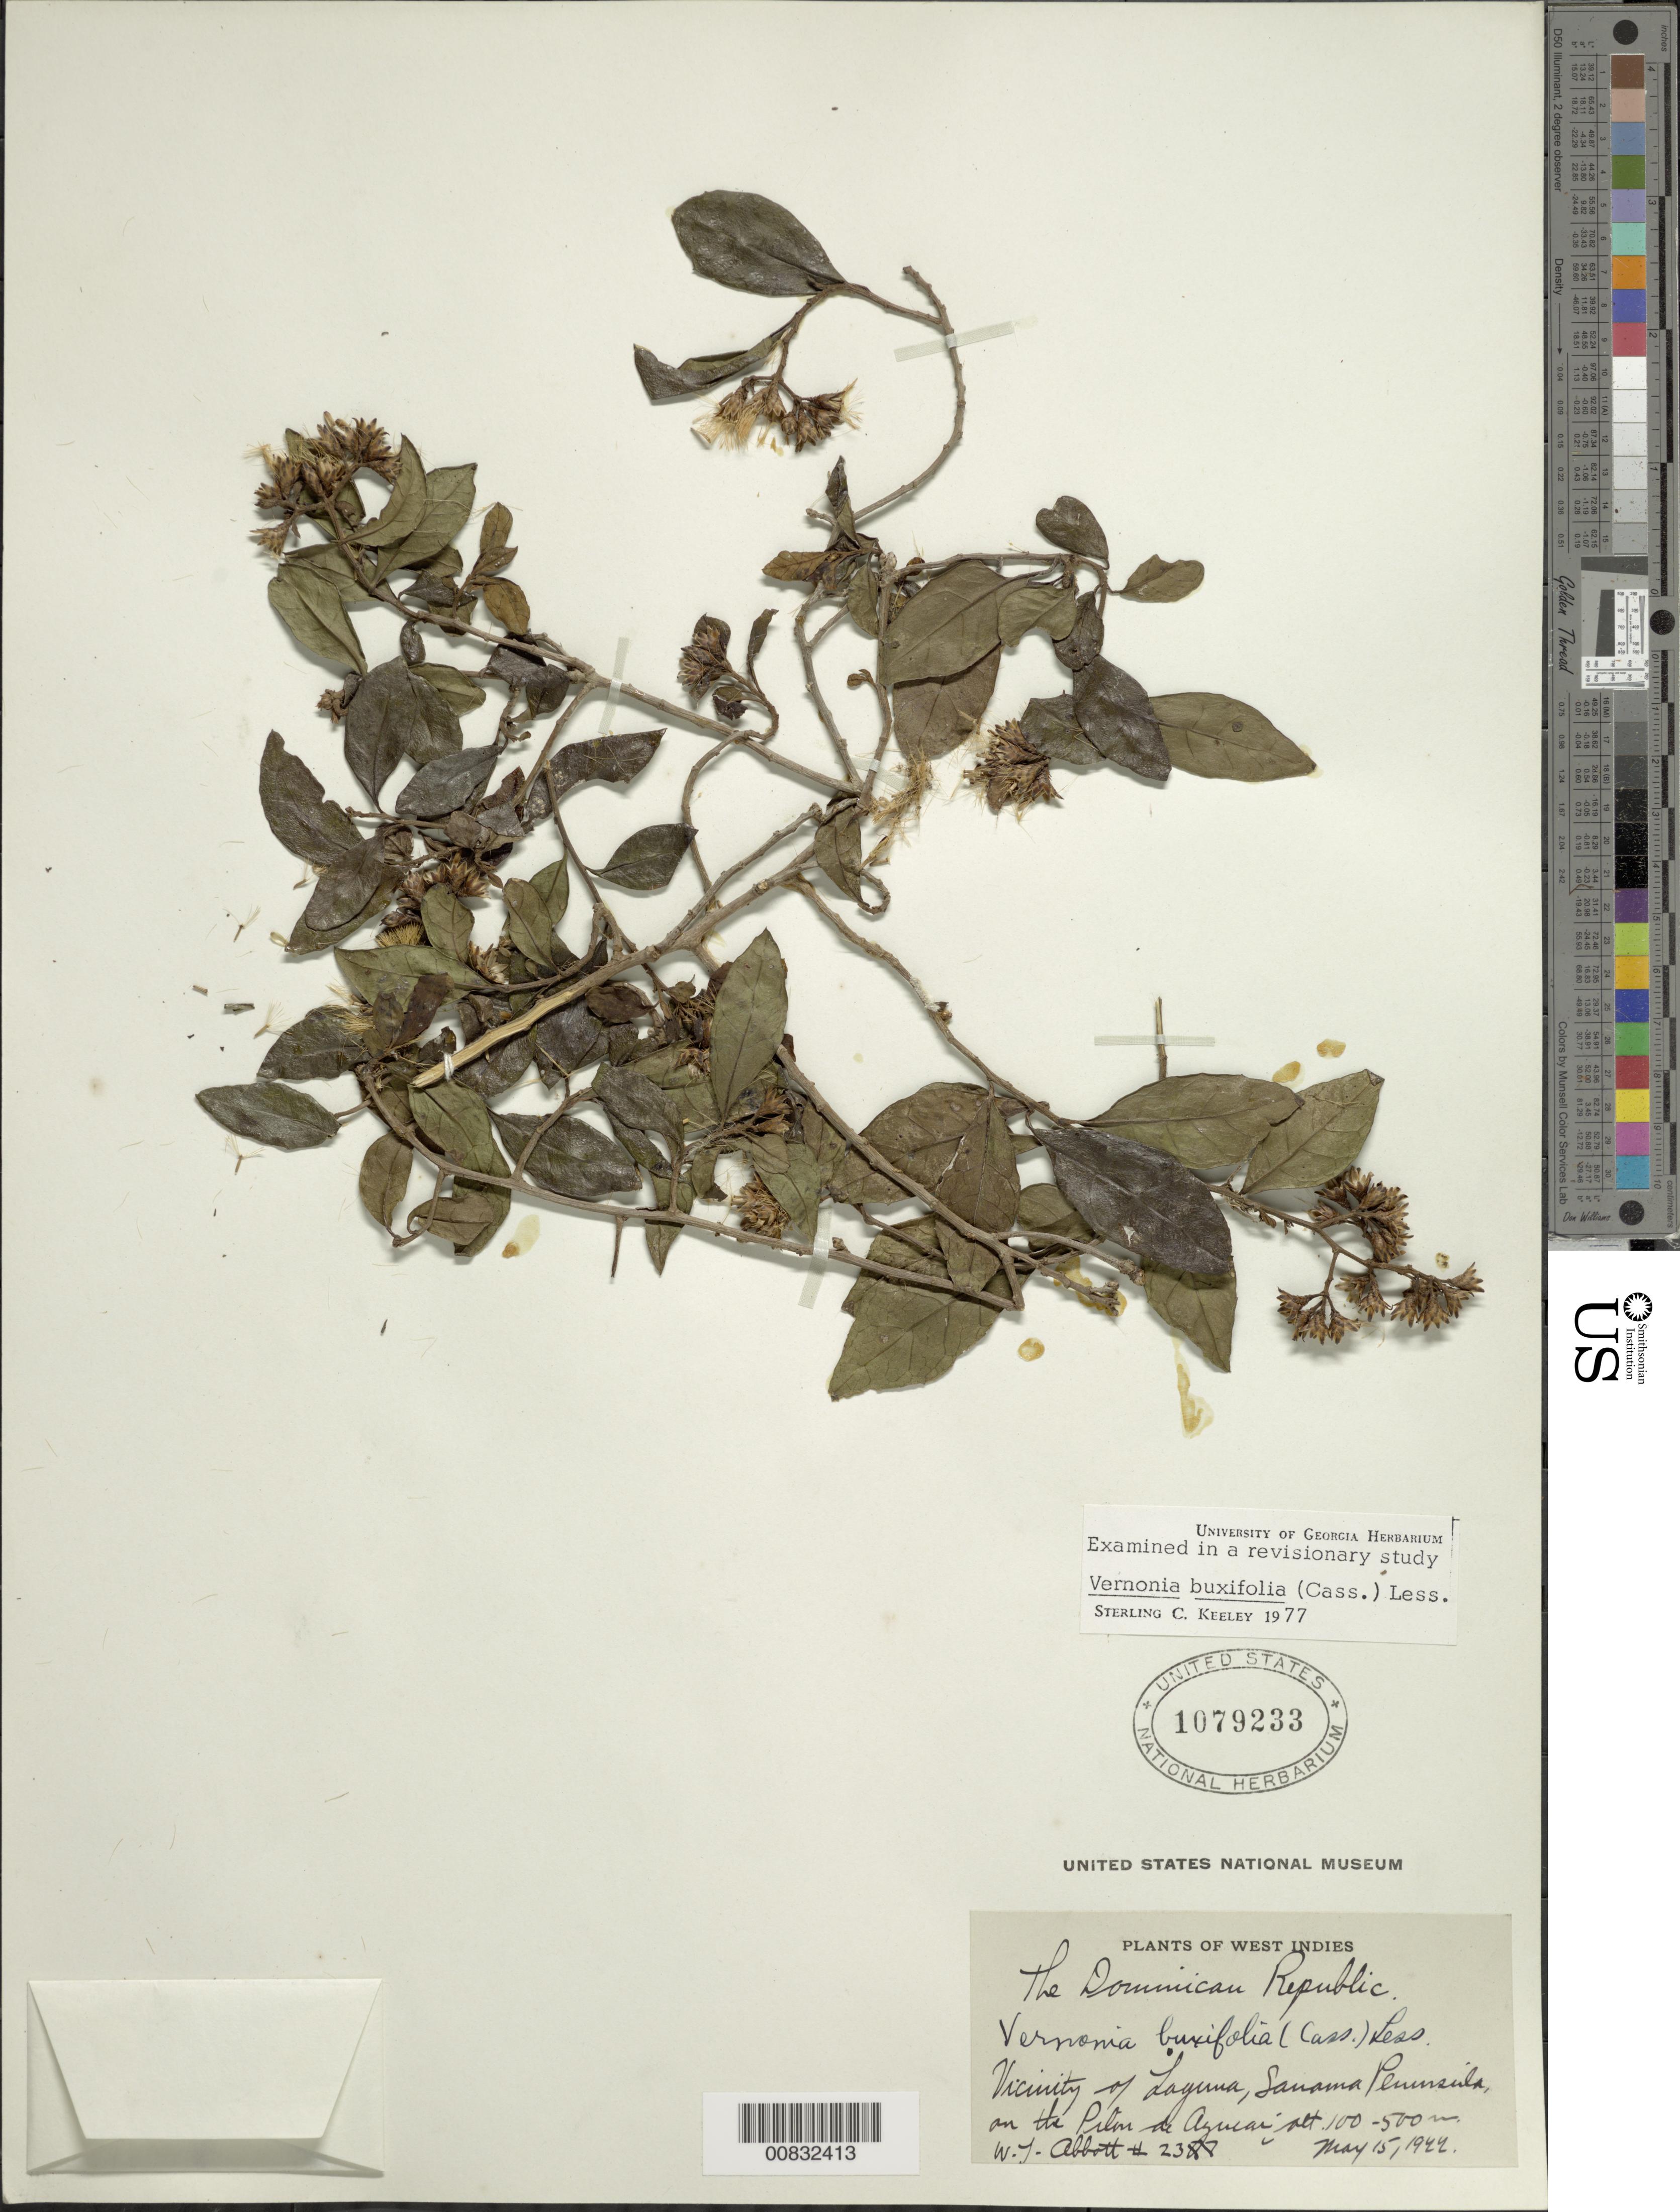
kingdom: Plantae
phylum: Tracheophyta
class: Magnoliopsida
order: Asterales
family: Asteraceae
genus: Vernonanthura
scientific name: Vernonanthura buxifolia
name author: (Less.) H. Rob.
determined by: Keeley, S. C.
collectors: W. L. Abbott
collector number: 2388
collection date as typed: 15 May 1922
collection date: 1922-05-15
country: Dominican Republic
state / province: Samana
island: Hispaniola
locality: Vicinity of Laguna, Samaná Peninsula, on the Pilón de Azúcar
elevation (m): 100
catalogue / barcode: US 1079233